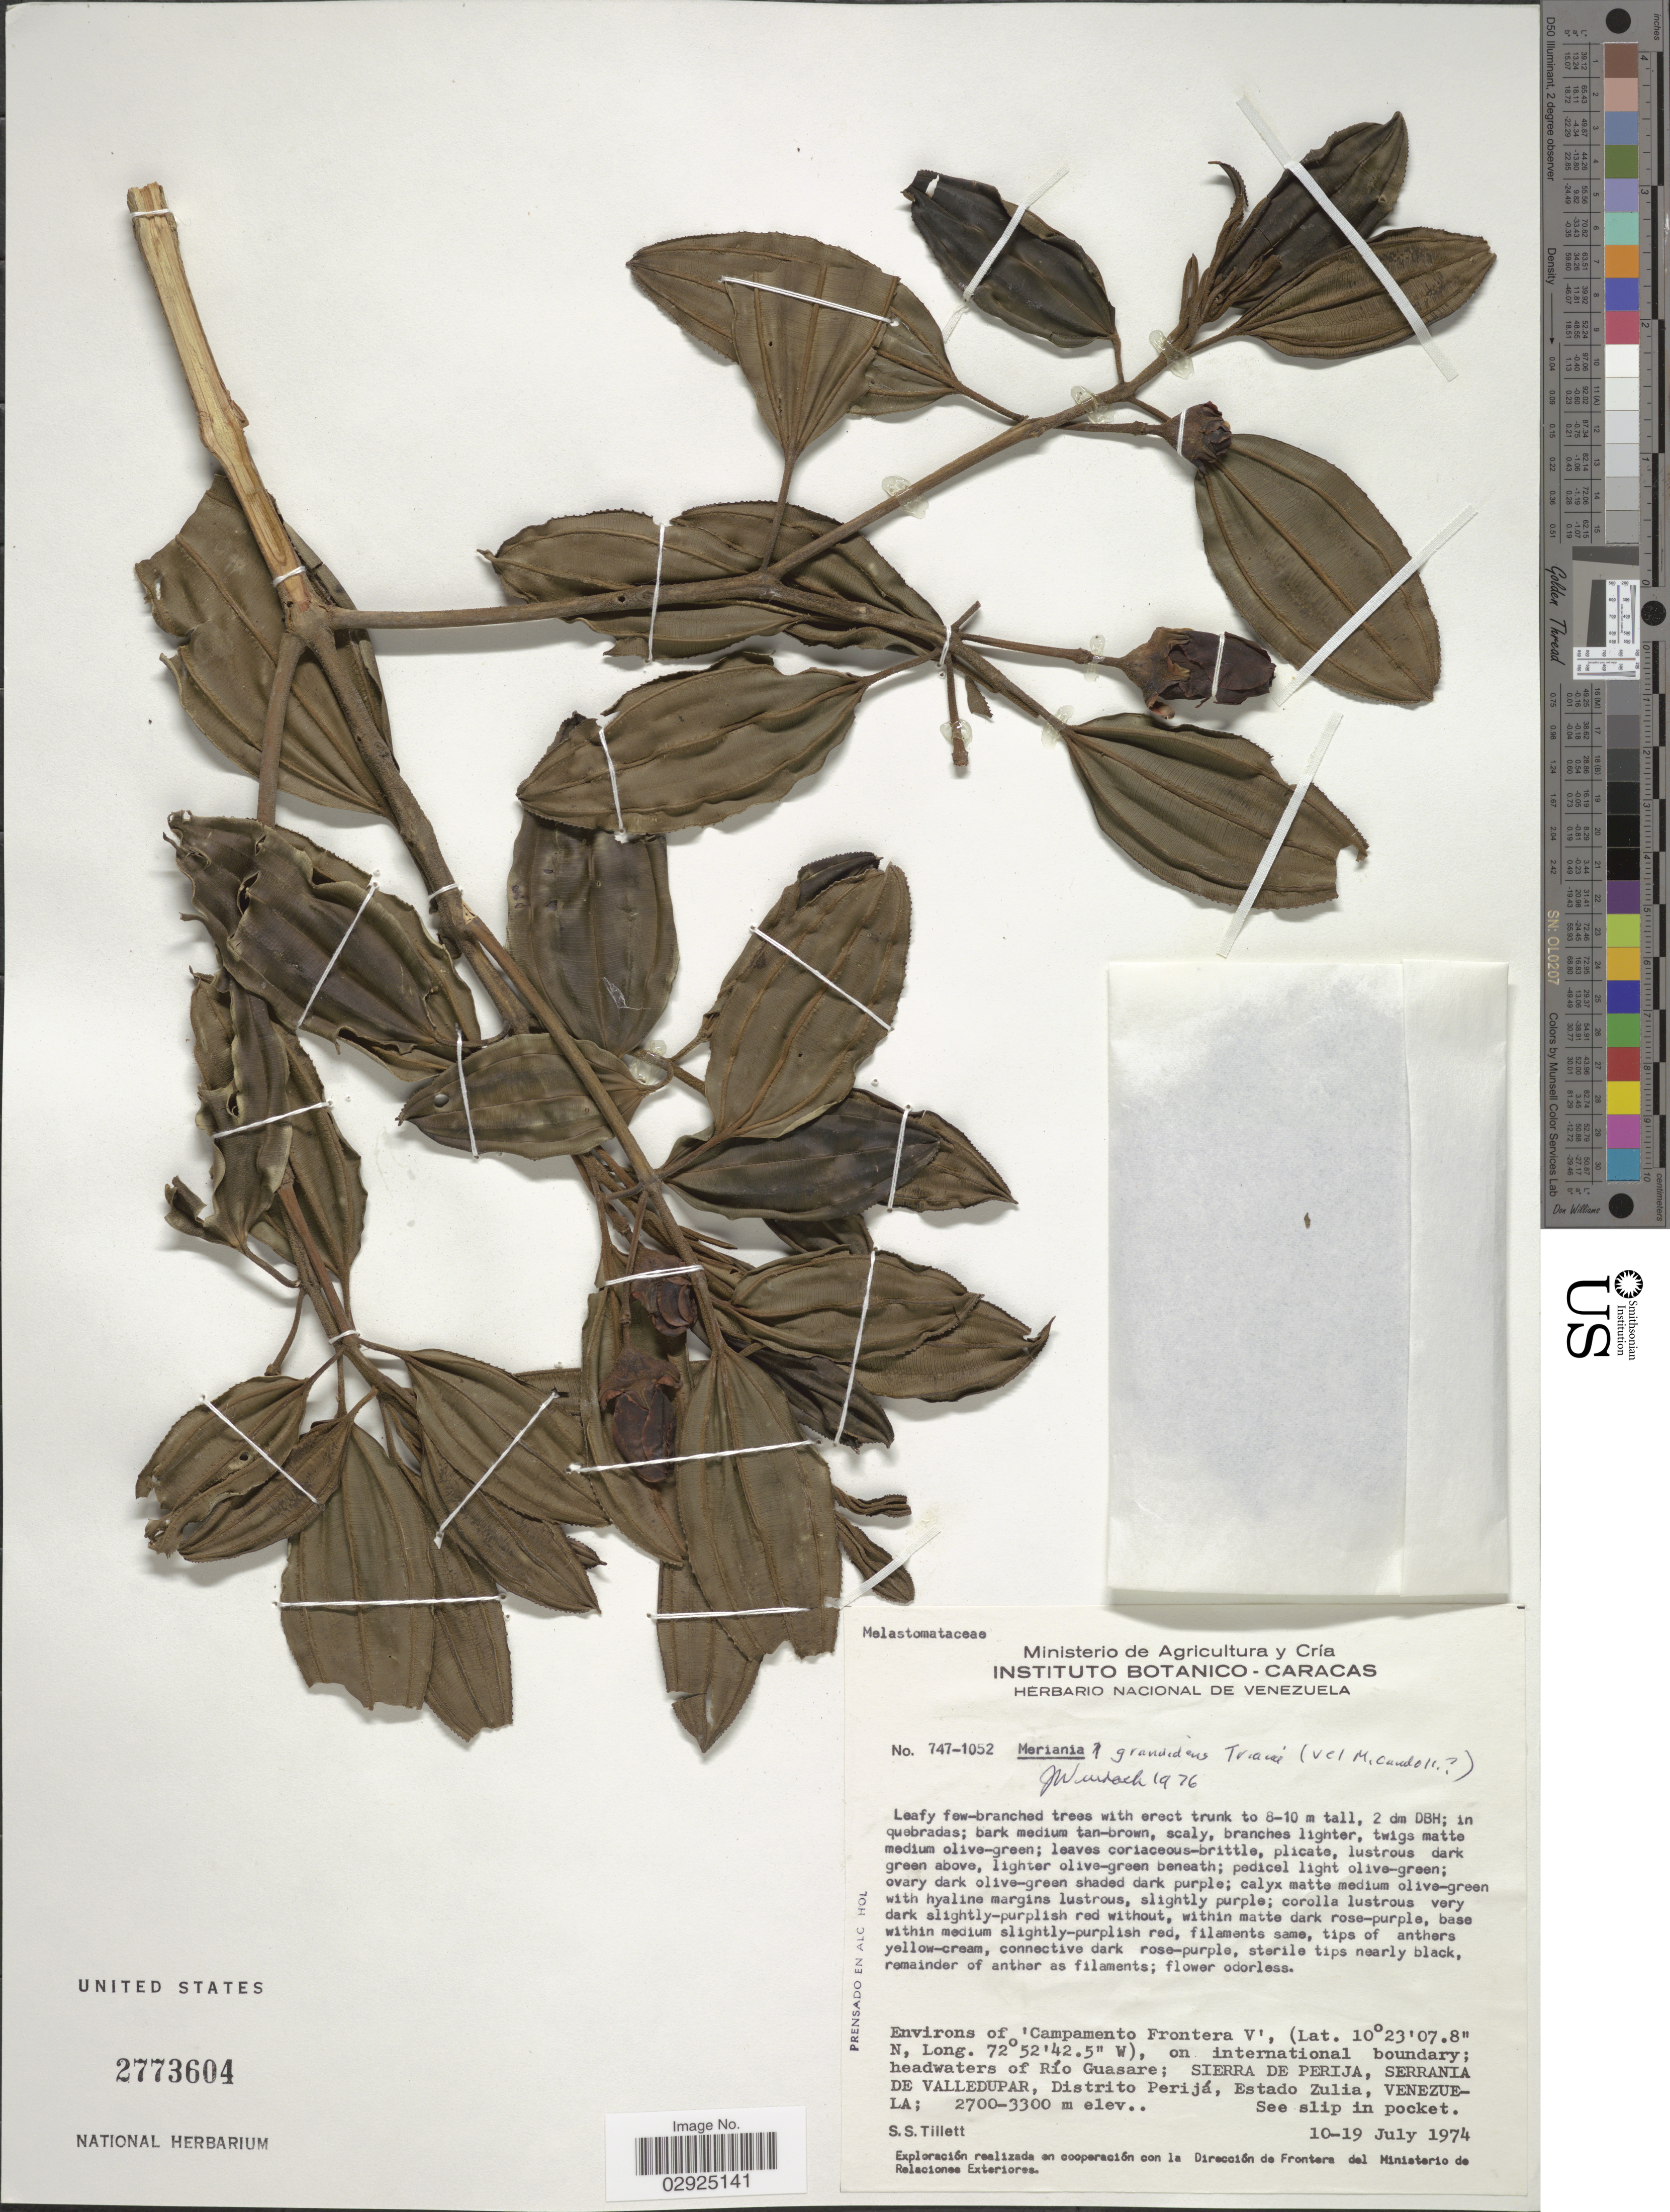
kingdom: Plantae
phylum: Tracheophyta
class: Magnoliopsida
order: Myrtales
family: Melastomataceae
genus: Meriania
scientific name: Meriania grandidens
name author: Triana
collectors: S. Tillett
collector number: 747-1052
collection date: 1974-07-10/1974-07-19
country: Venezuela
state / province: Zulia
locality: Environs of 'Campamento Frontera V', on international boundary; headwaters of Río Guasare; Sierra de Perija, Serrania de Valledupar, Distrito Perijá.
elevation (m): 2700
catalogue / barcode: US 2773604